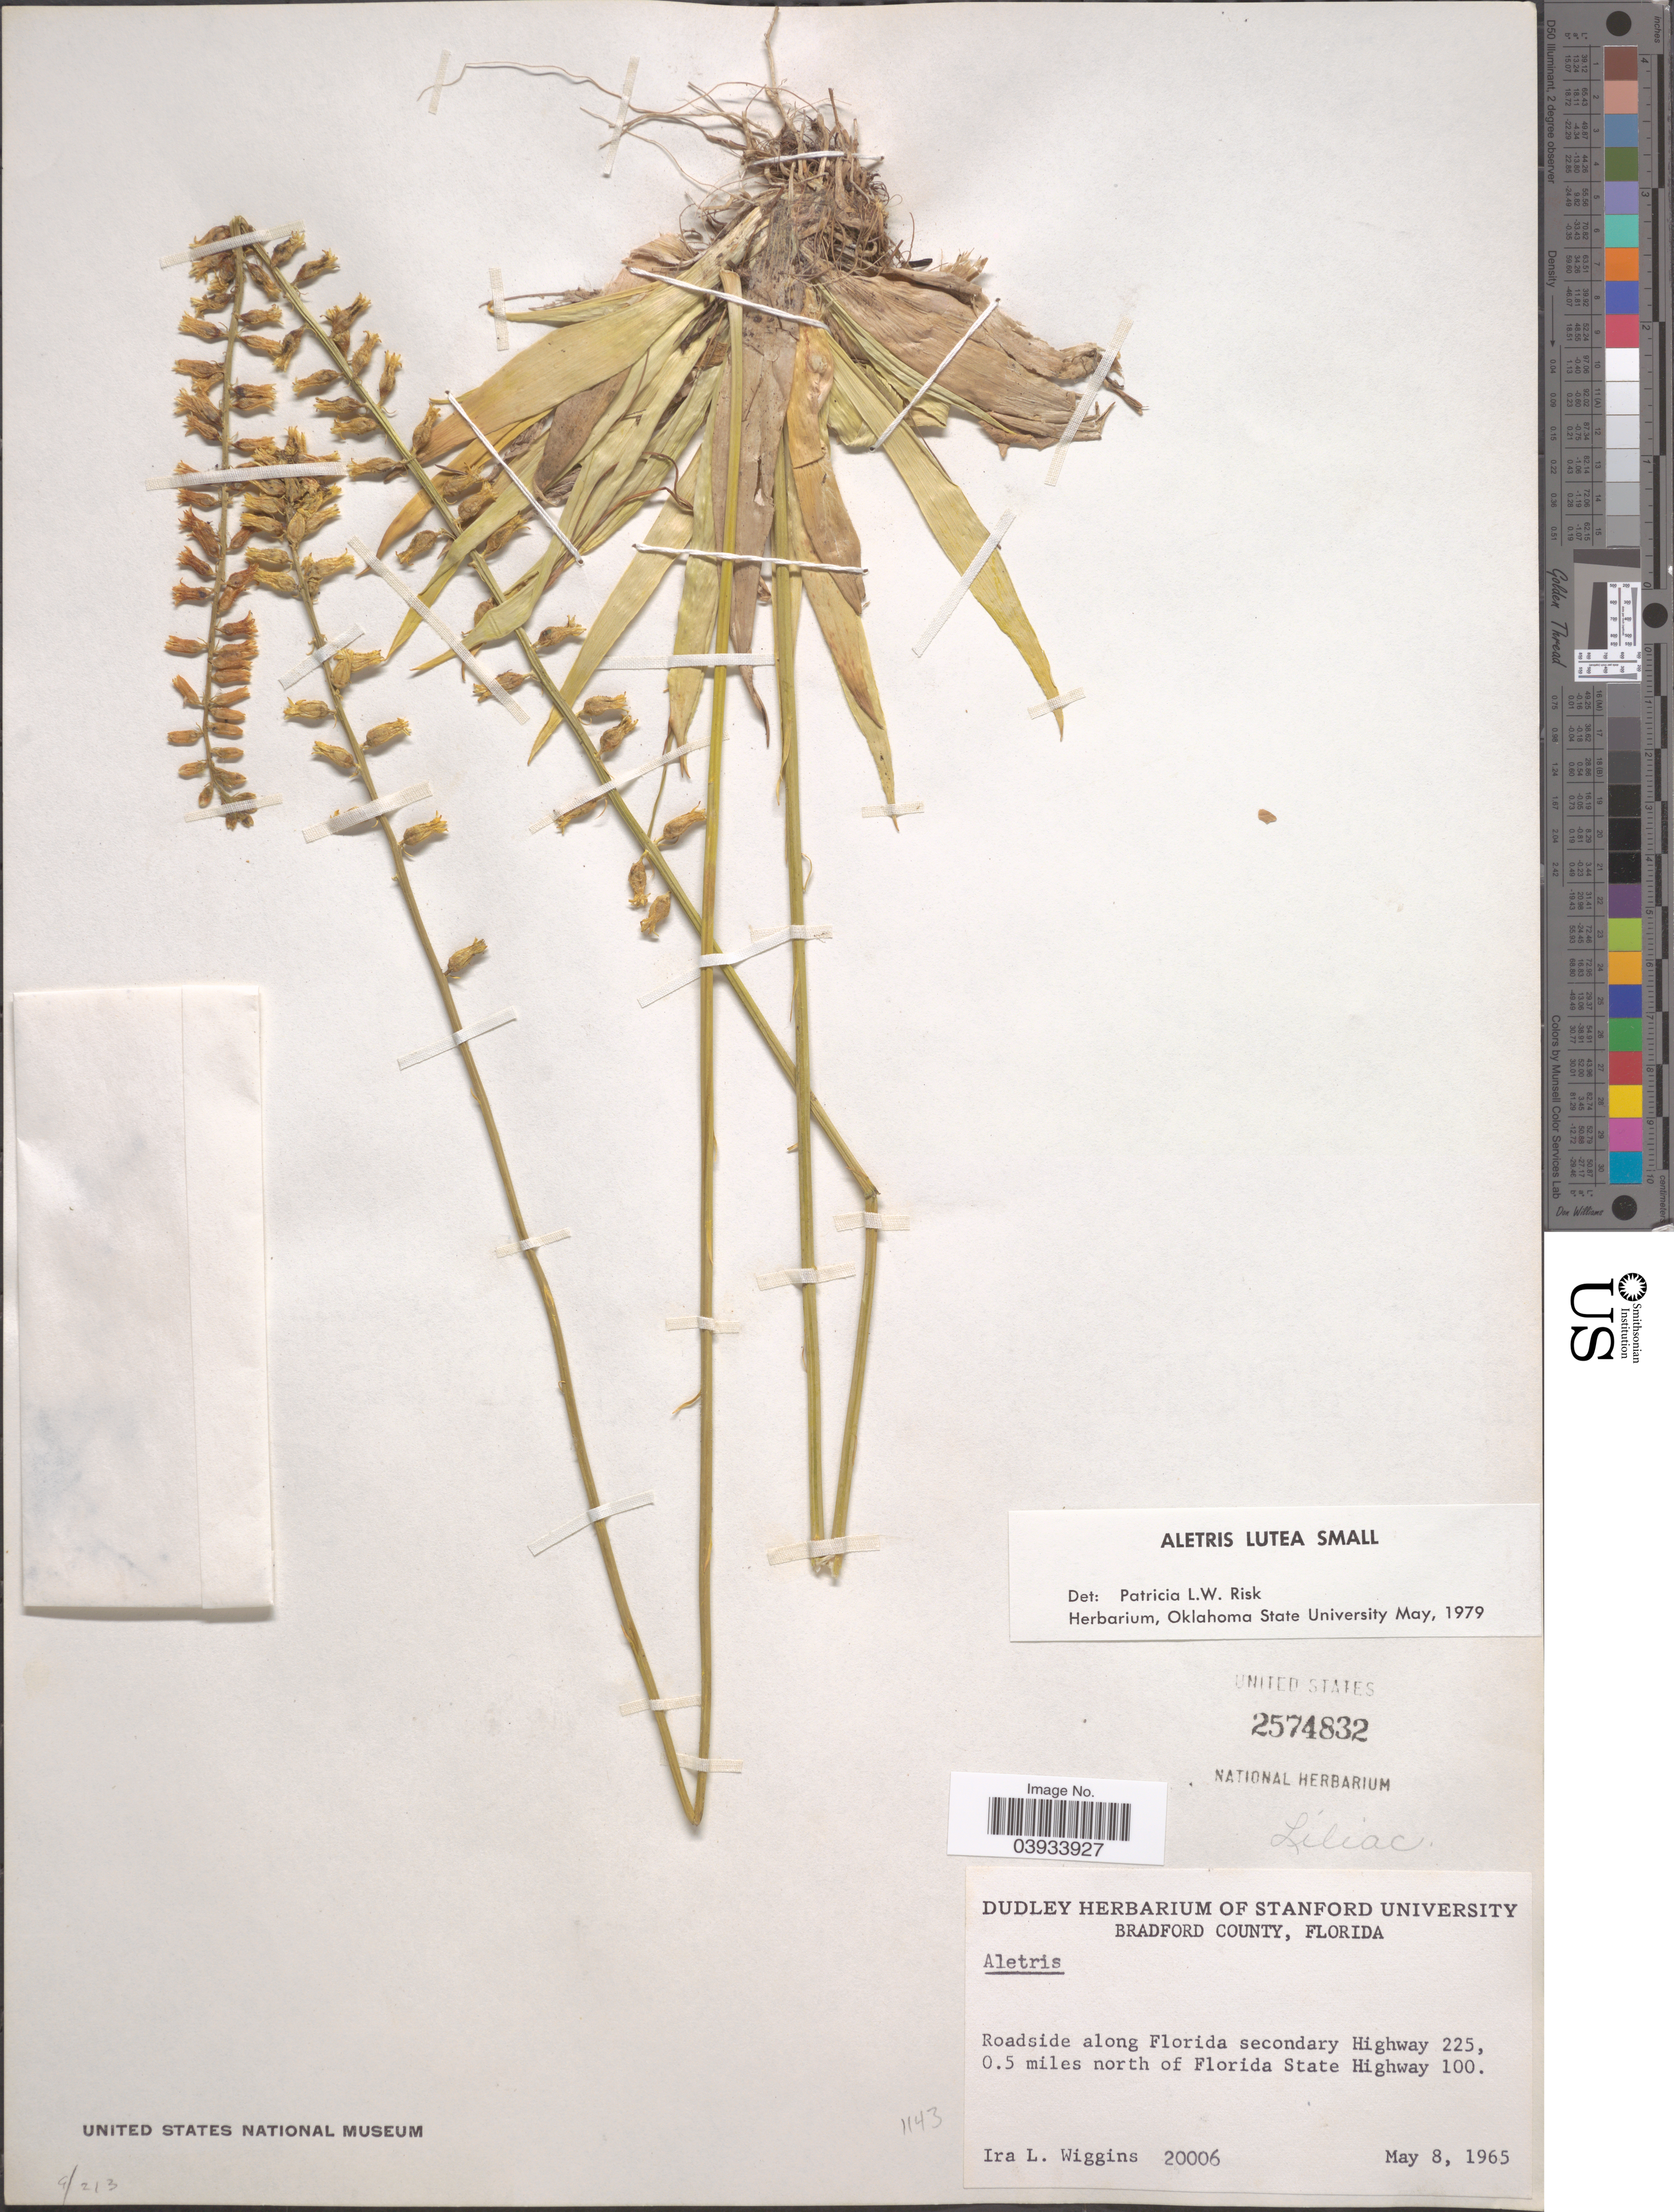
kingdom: Plantae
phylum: Tracheophyta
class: Liliopsida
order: Dioscoreales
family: Nartheciaceae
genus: Aletris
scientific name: Aletris lutea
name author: Small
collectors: I. L. Wiggins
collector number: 20006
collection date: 1965-05-08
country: United States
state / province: Florida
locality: Bradford County. Roadside along Florida secondary Highway 225, 0.5 miles north of Florida State Highway 100.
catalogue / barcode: US 2574832